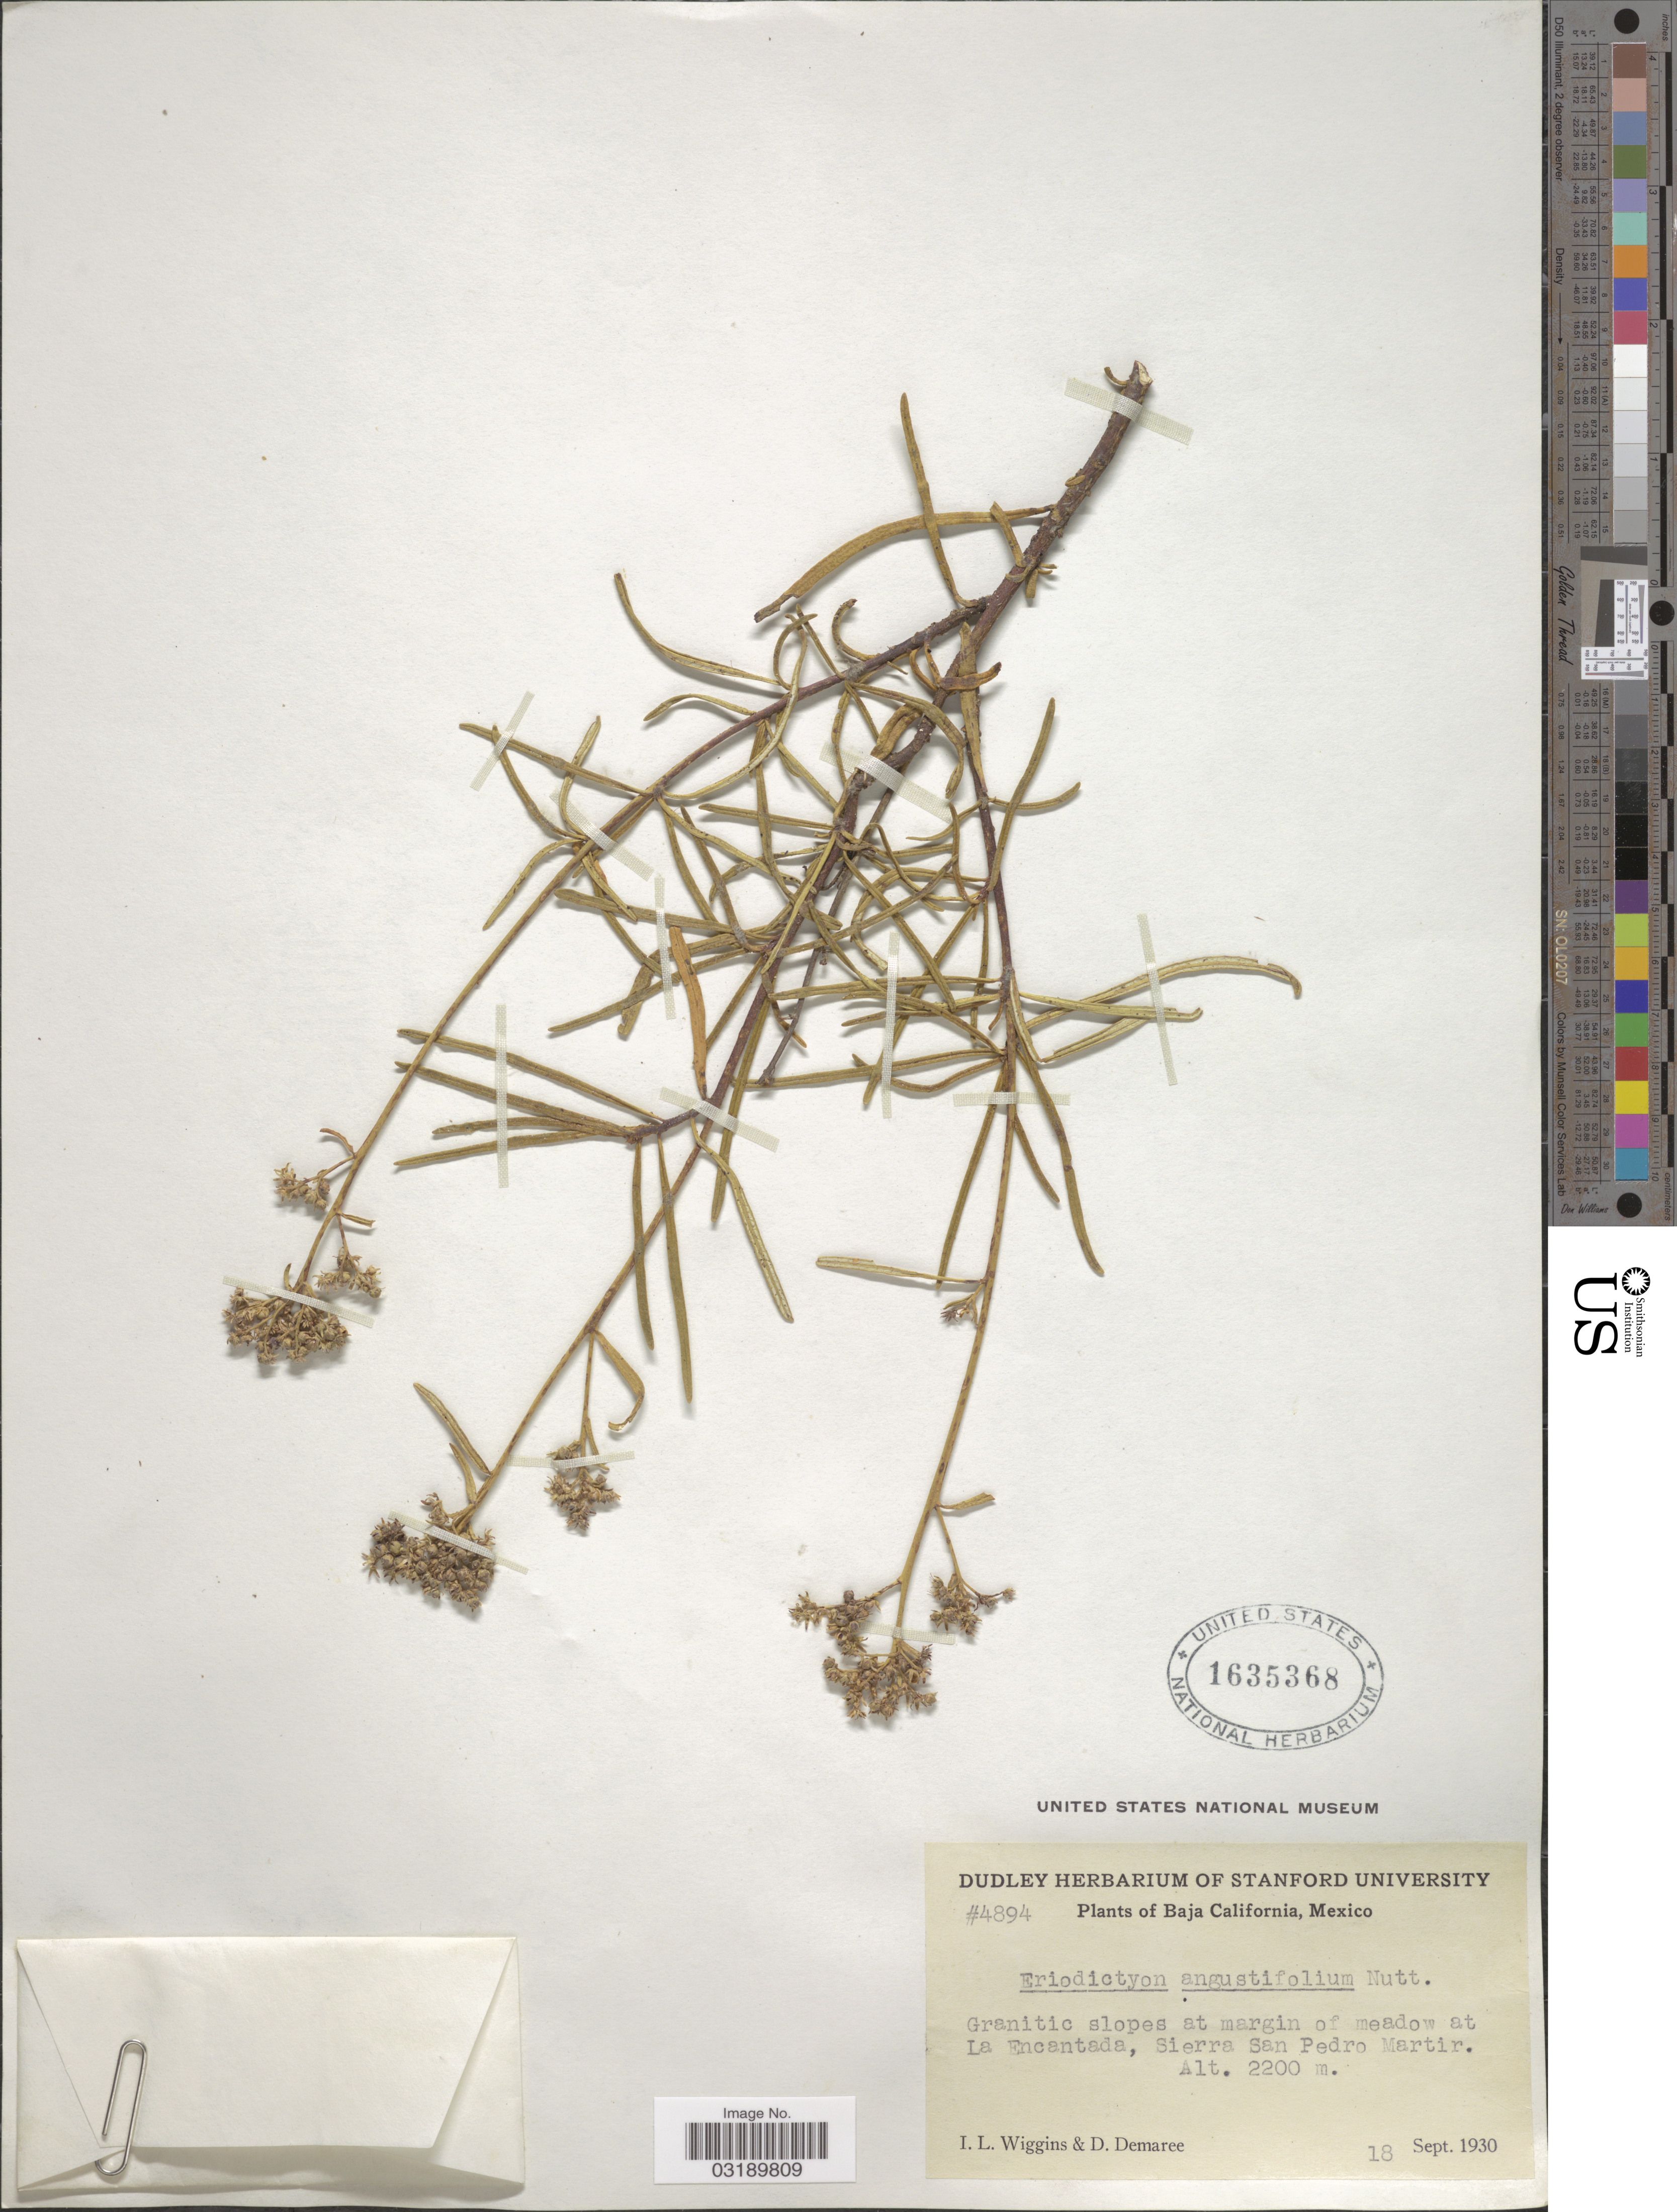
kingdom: Plantae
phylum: Tracheophyta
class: Magnoliopsida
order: Boraginales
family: Namaceae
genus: Eriodictyon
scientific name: Eriodictyon angustifolium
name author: Nutt.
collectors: I. L. Wiggins & D. Demaree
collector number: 4894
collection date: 1930-09-18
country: Mexico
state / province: Baja California Norte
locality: Margin of meadow at La Encantada. Sierra San Pedro Martir.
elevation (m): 2200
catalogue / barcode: US 1635368